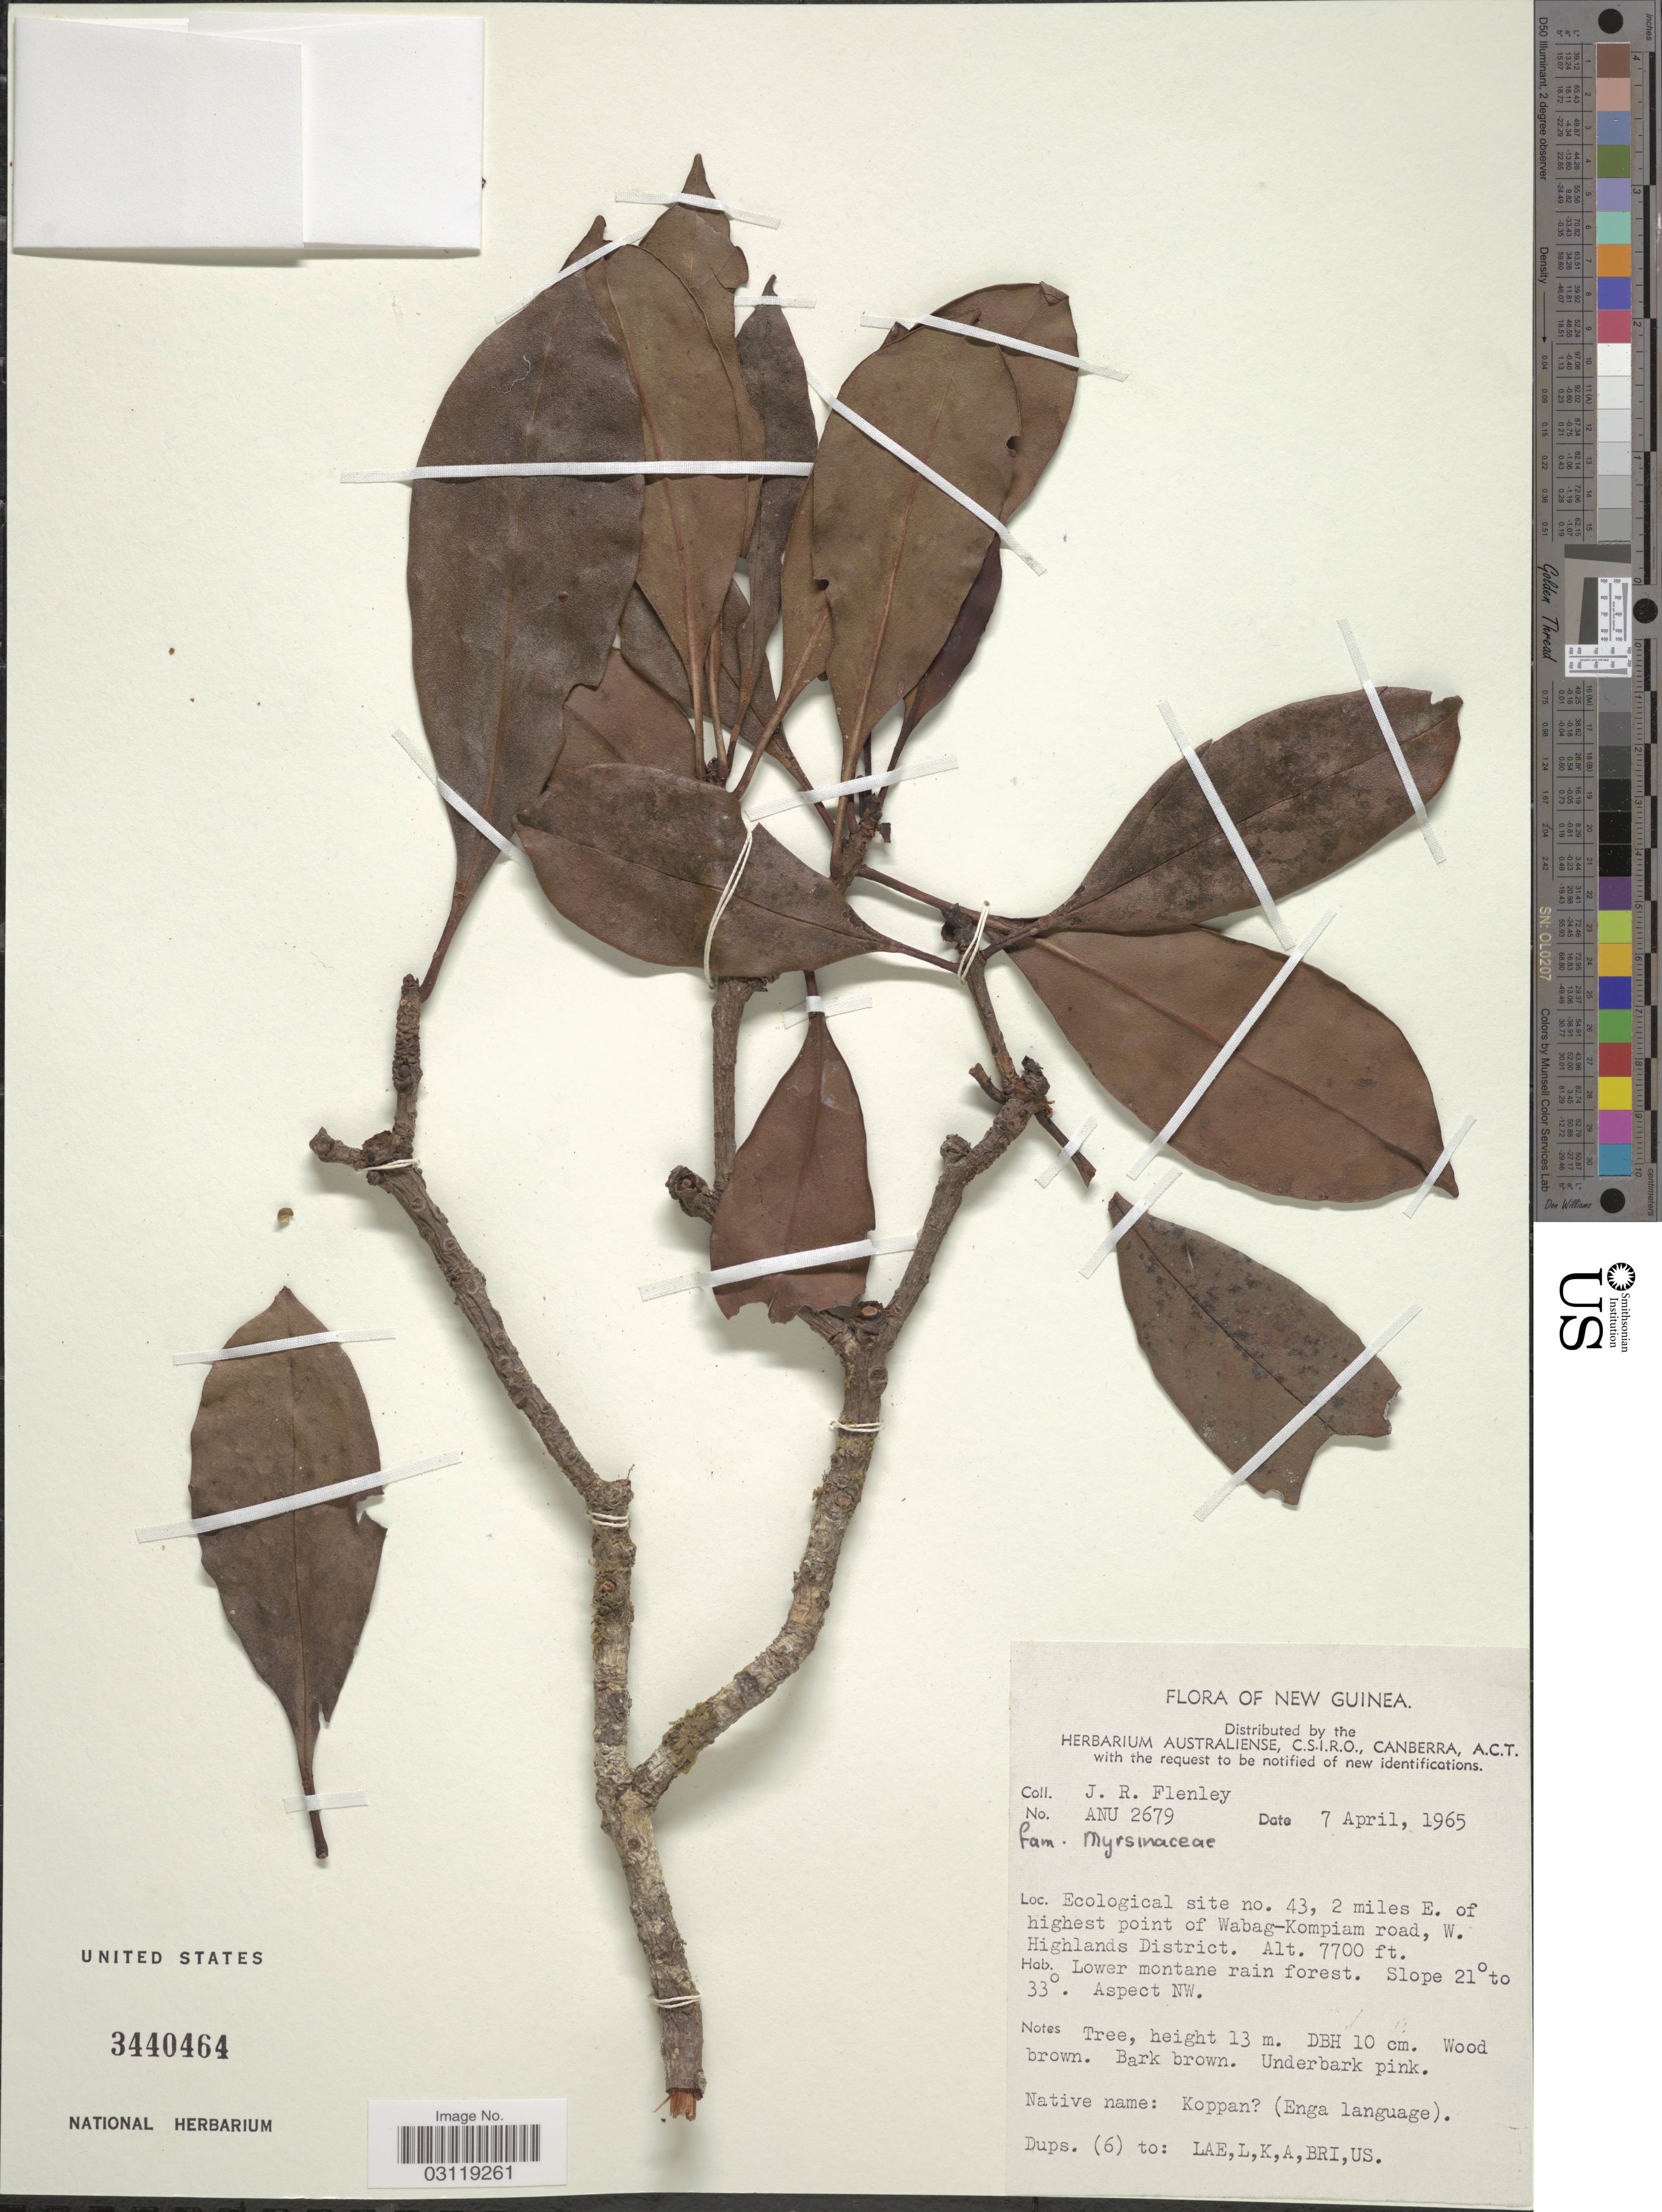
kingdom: Plantae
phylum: Tracheophyta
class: Magnoliopsida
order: Ericales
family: Primulaceae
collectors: J. Flenley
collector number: ANU 2679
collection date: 1965-04-07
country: Papua New Guinea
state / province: Western Highlands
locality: New Guinea. Ecological site no. 43, 2 miles E. of highest point of Wabag-Kompiam road, W. Highlands District. Slope 21° to 33°. Aspect NW.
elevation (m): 2347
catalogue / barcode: US 3440464